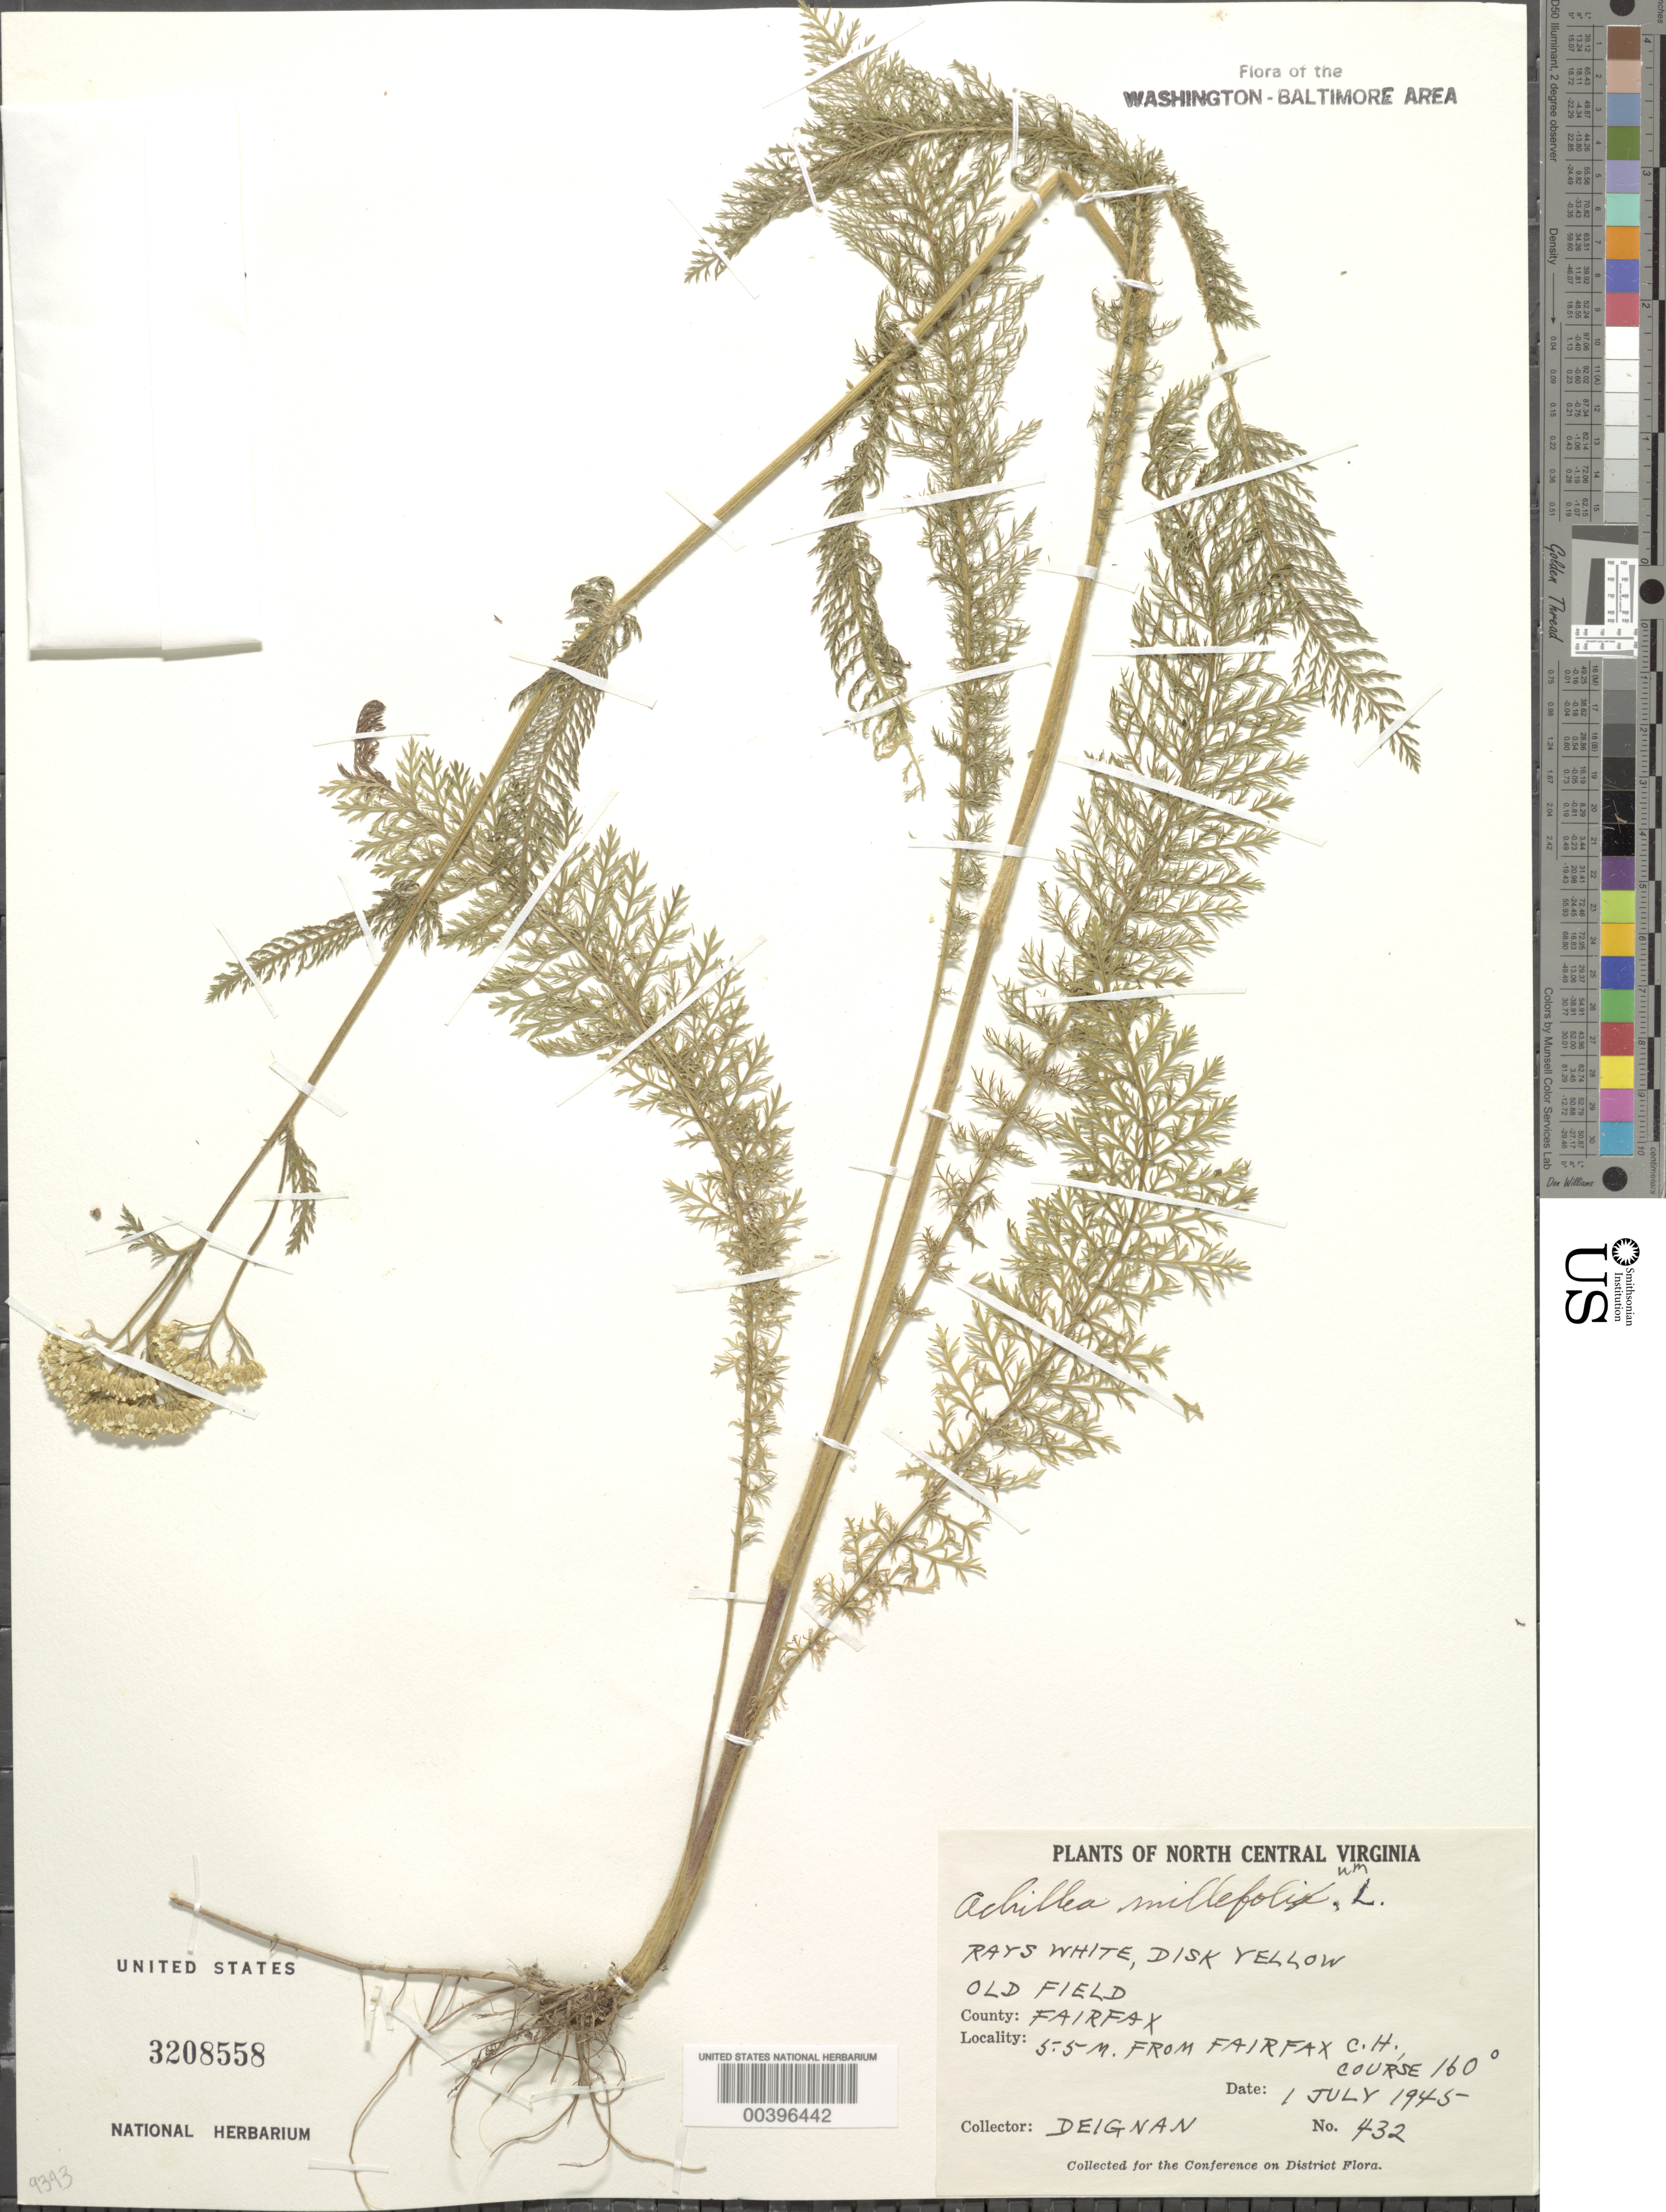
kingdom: Plantae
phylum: Tracheophyta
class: Magnoliopsida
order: Asterales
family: Asteraceae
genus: Achillea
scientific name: Achillea millefolium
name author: L.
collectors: H. Deignan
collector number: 432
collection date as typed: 01 Jul 1945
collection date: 1945-07-01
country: United States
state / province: Virginia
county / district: Fairfax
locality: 5.5 M from Fairfax County Court House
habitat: Old field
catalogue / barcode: US 3208558